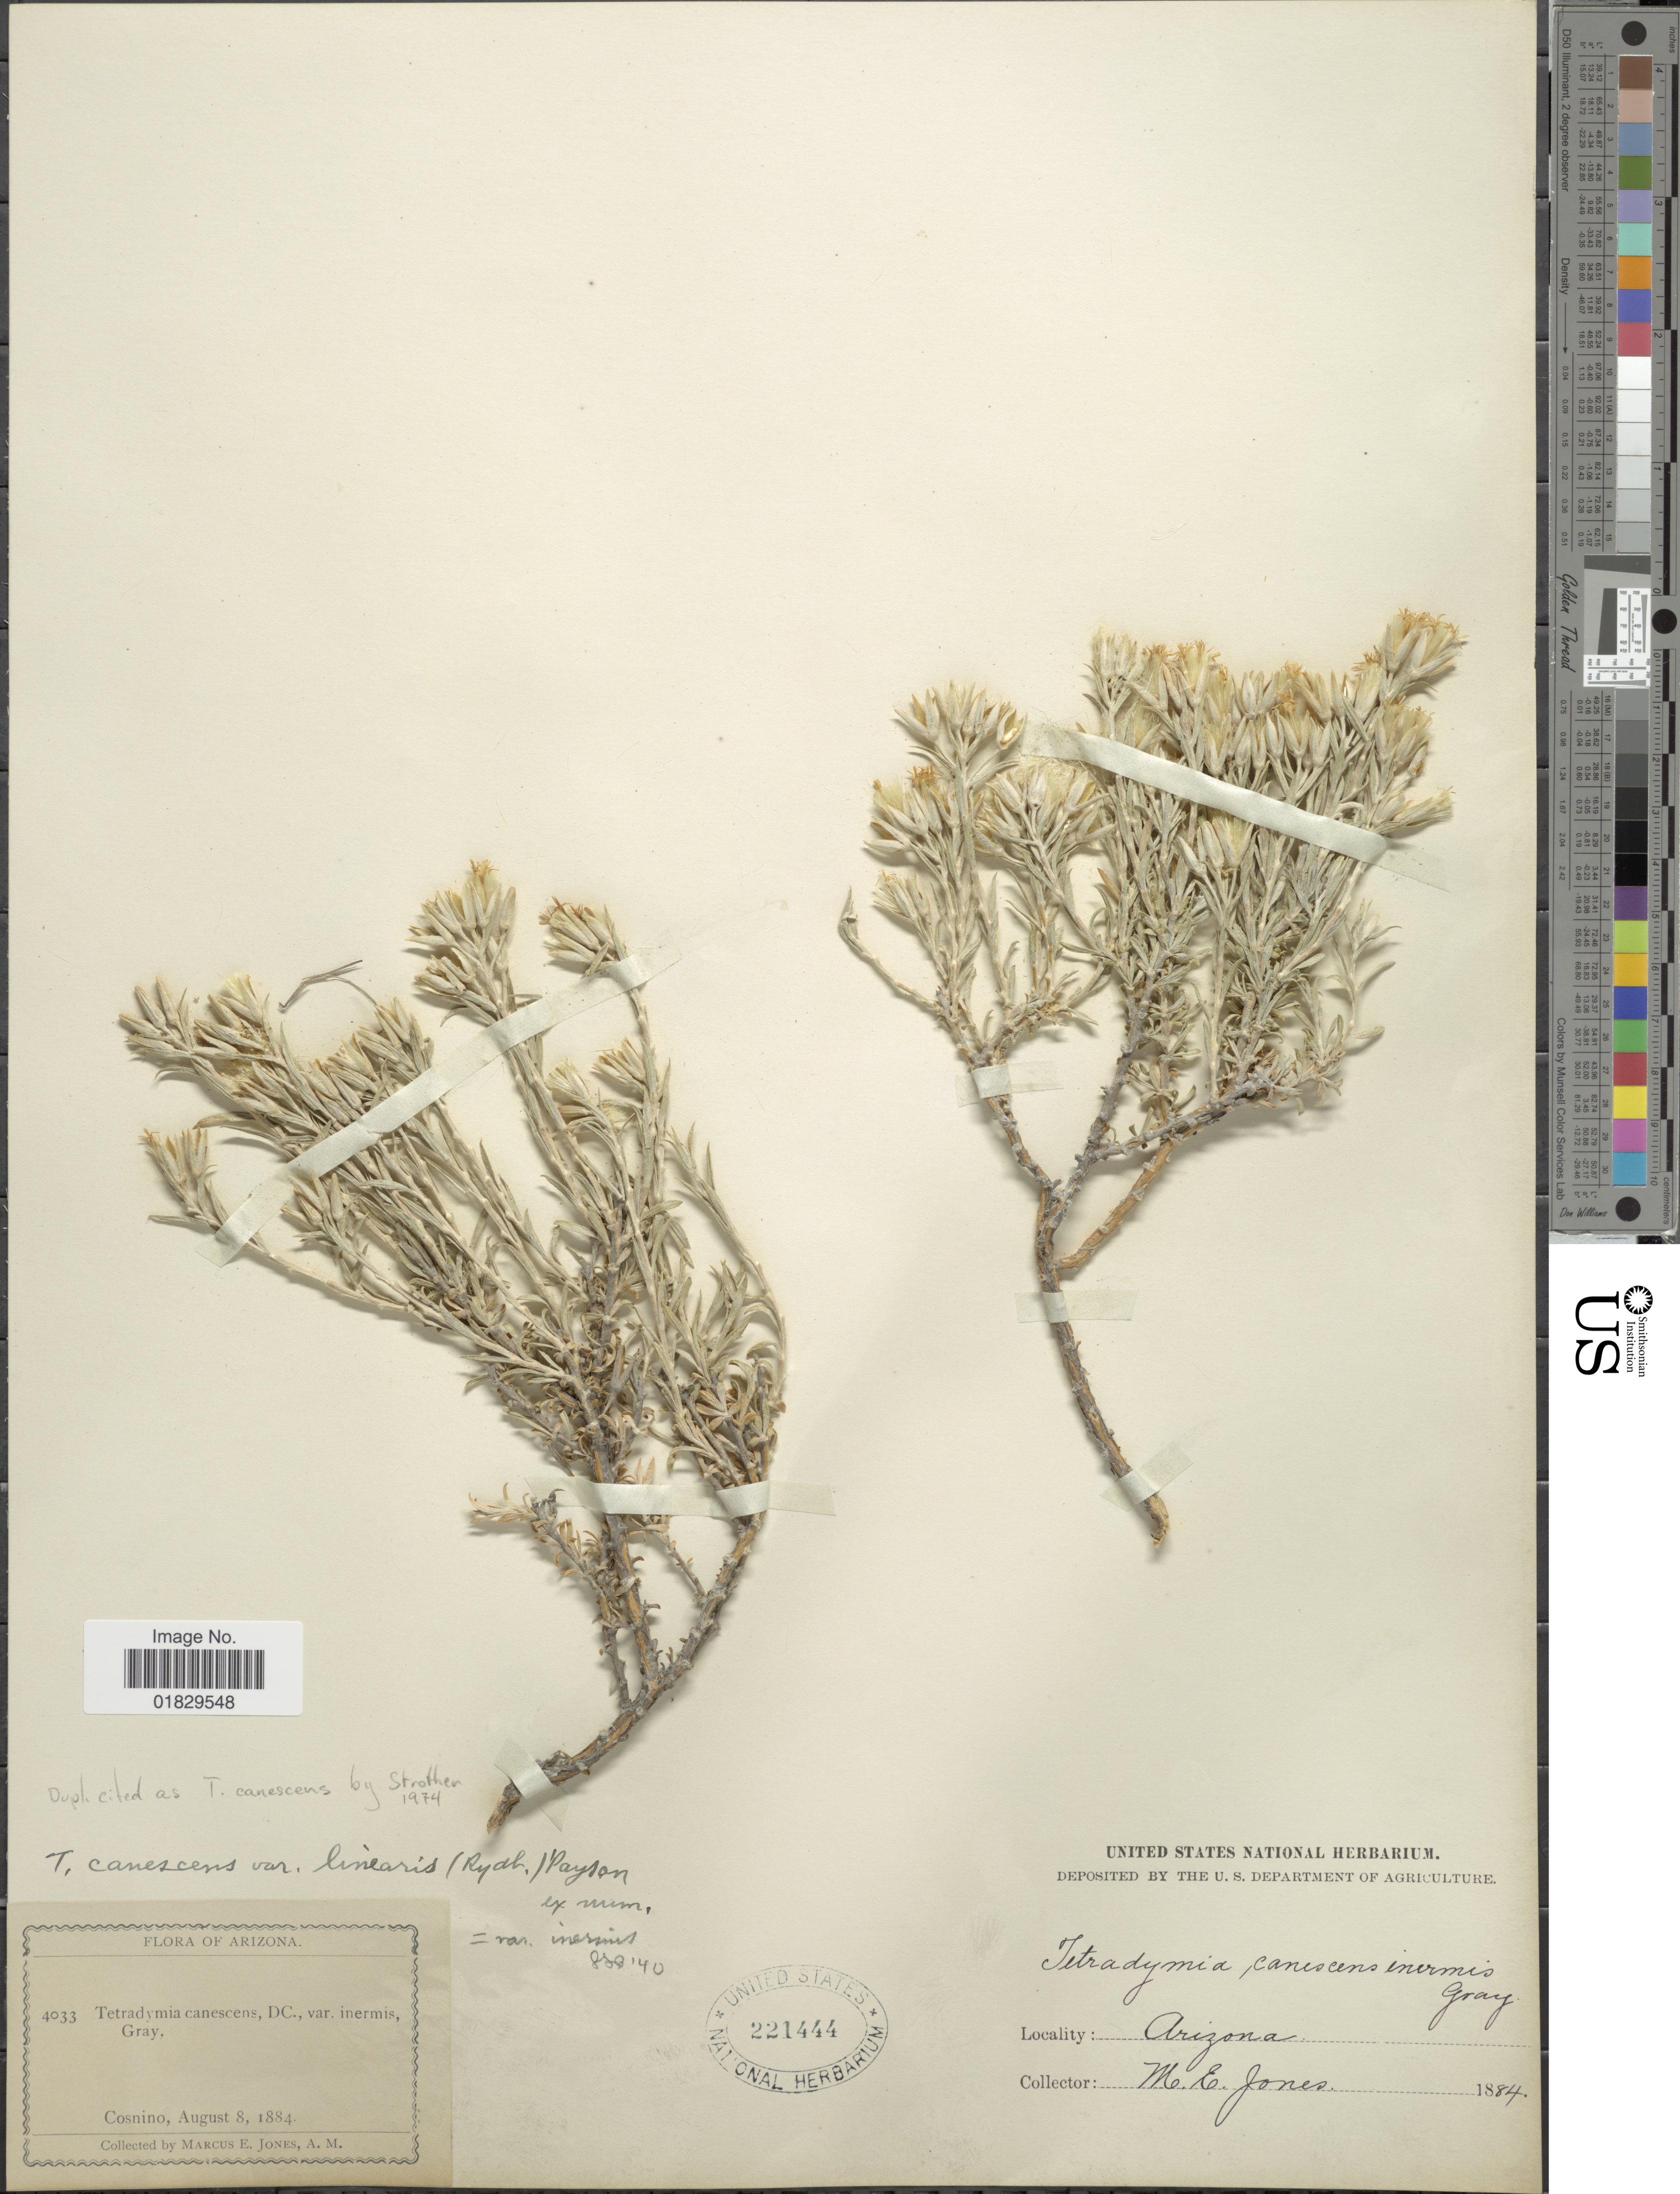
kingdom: Plantae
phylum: Tracheophyta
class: Magnoliopsida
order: Asterales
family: Asteraceae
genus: Tetradymia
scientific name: Tetradymia canescens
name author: DC.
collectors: M. E. Jones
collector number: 4033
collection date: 1884-08-08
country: United States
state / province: Arizona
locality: Cosnino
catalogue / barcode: US 221444